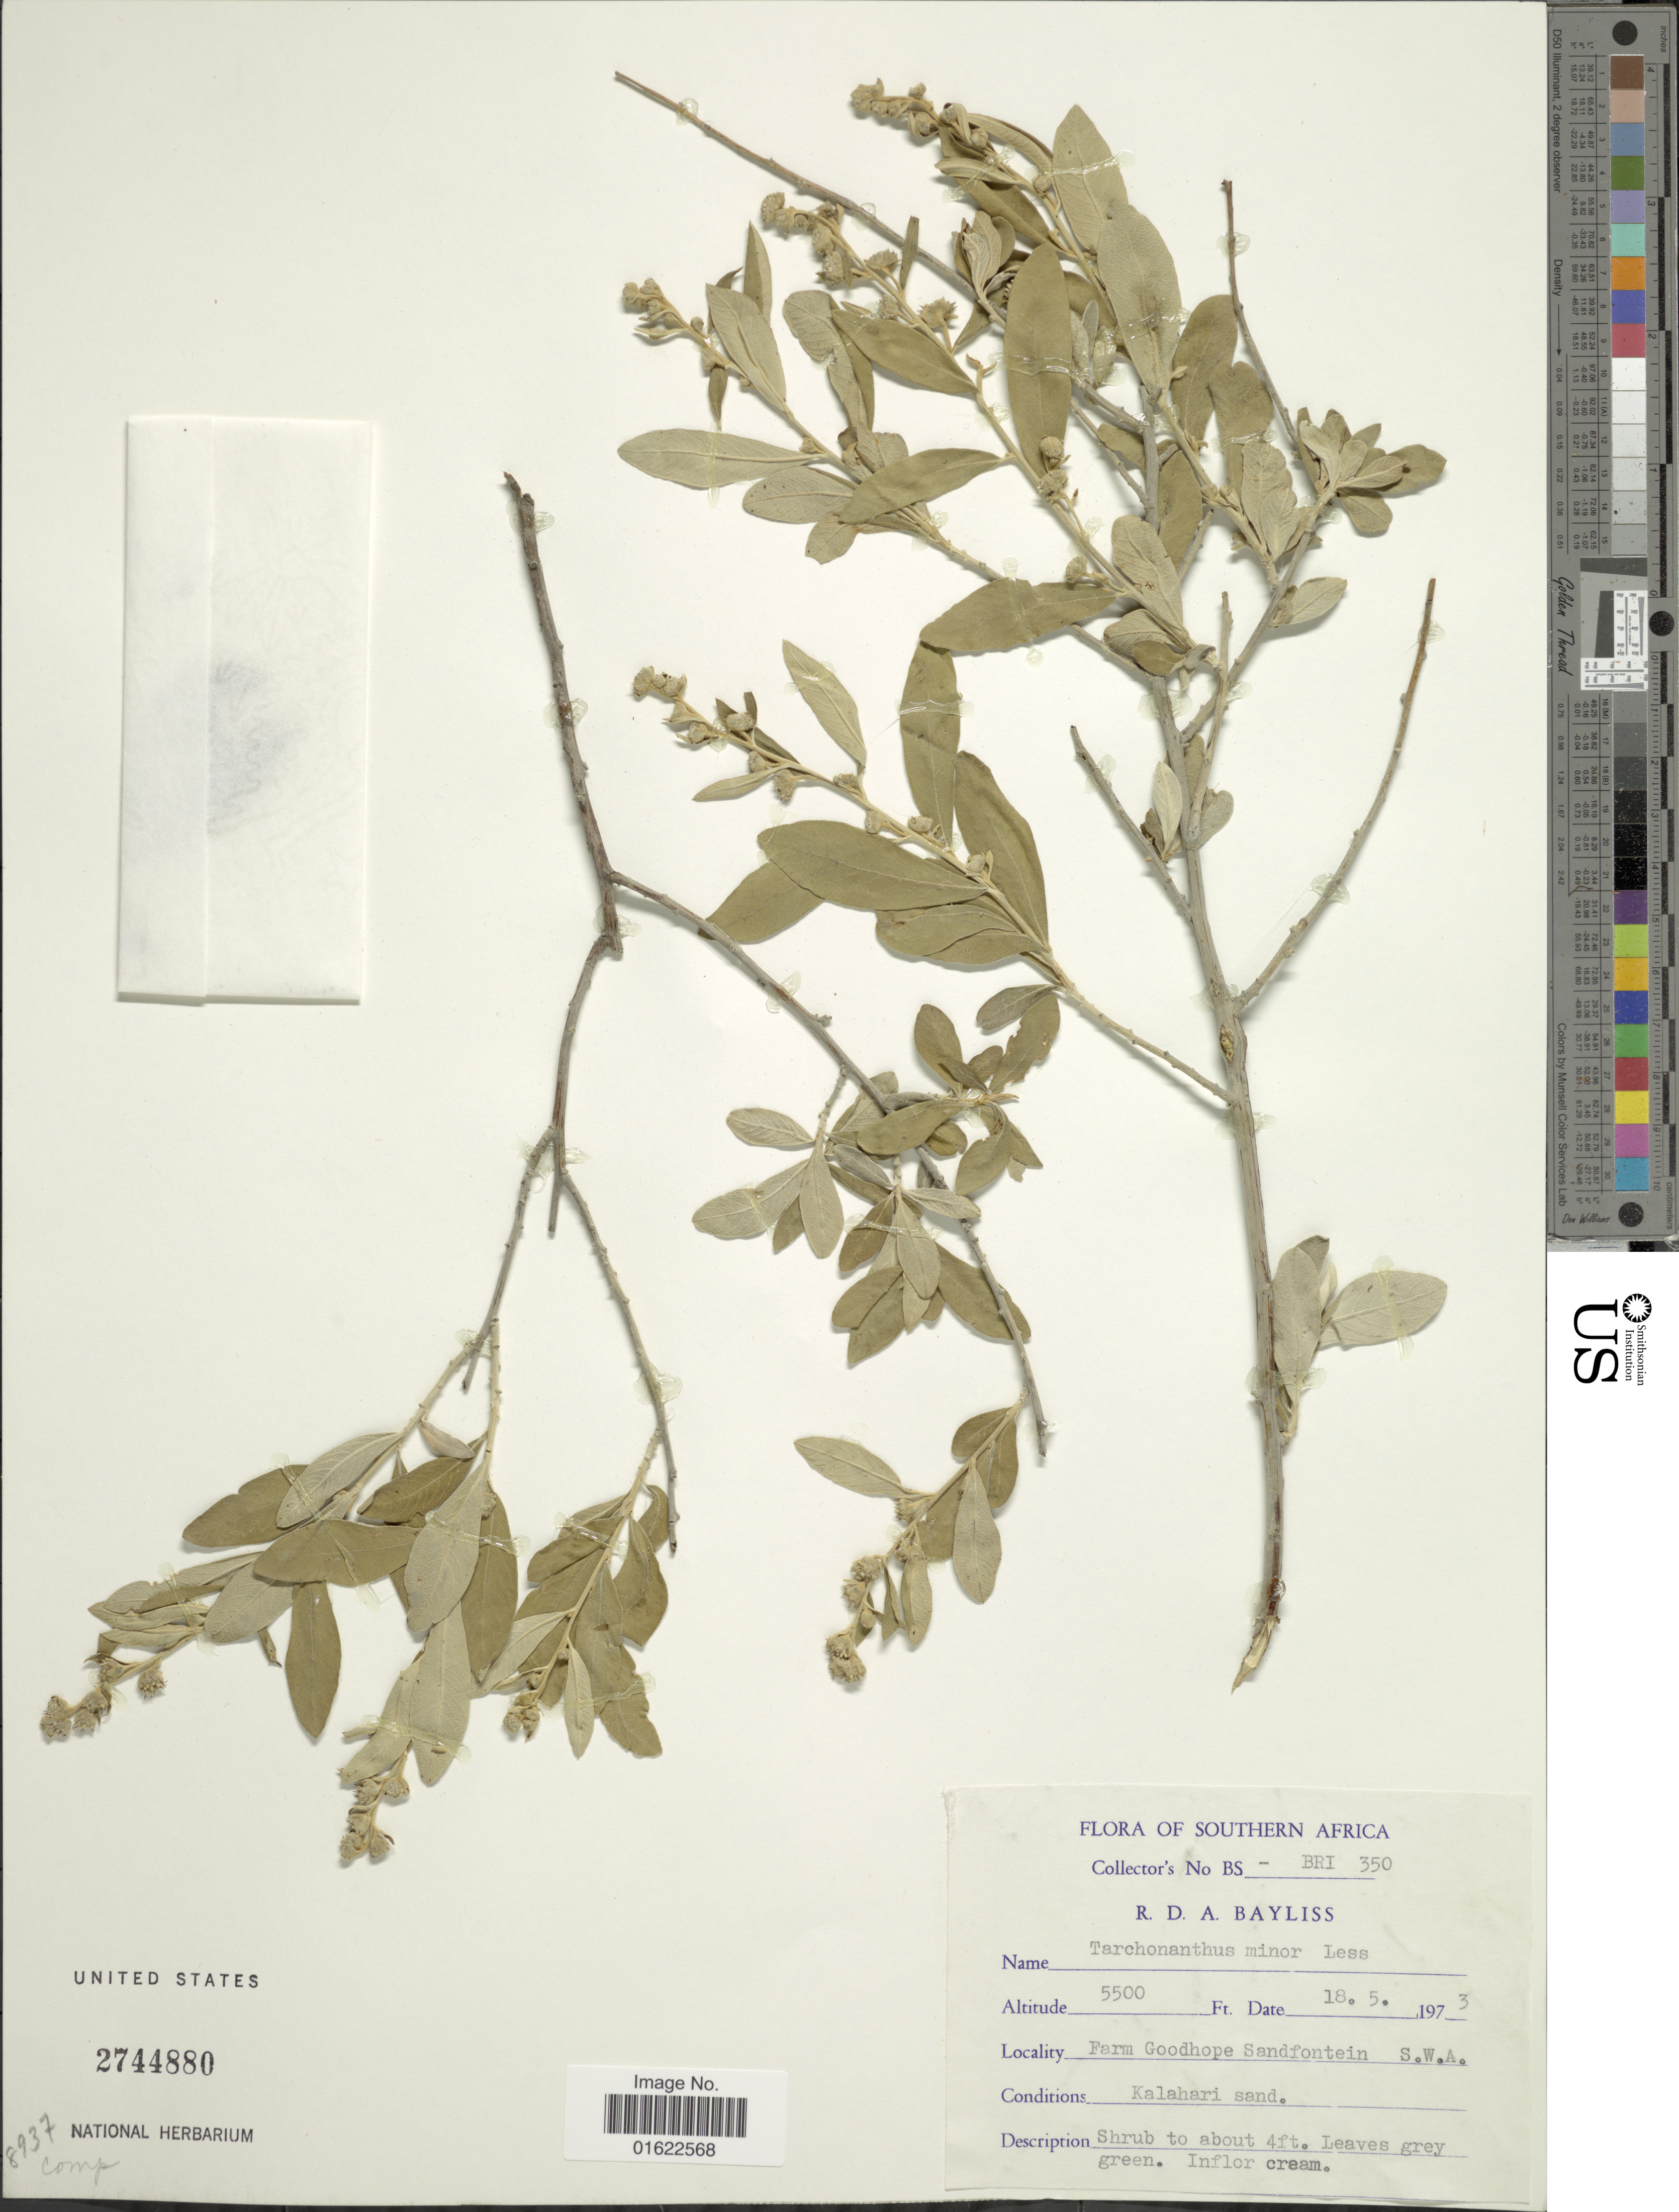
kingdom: Plantae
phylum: Tracheophyta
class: Magnoliopsida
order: Asterales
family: Asteraceae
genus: Tarchonanthus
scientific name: Tarchonanthus minor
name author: Less.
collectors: R. Bayliss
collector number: BRI 350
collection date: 1973-05-18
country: South Africa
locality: Farm Goodhope Sandfontein S.W.A.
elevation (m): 1676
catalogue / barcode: US 2744880